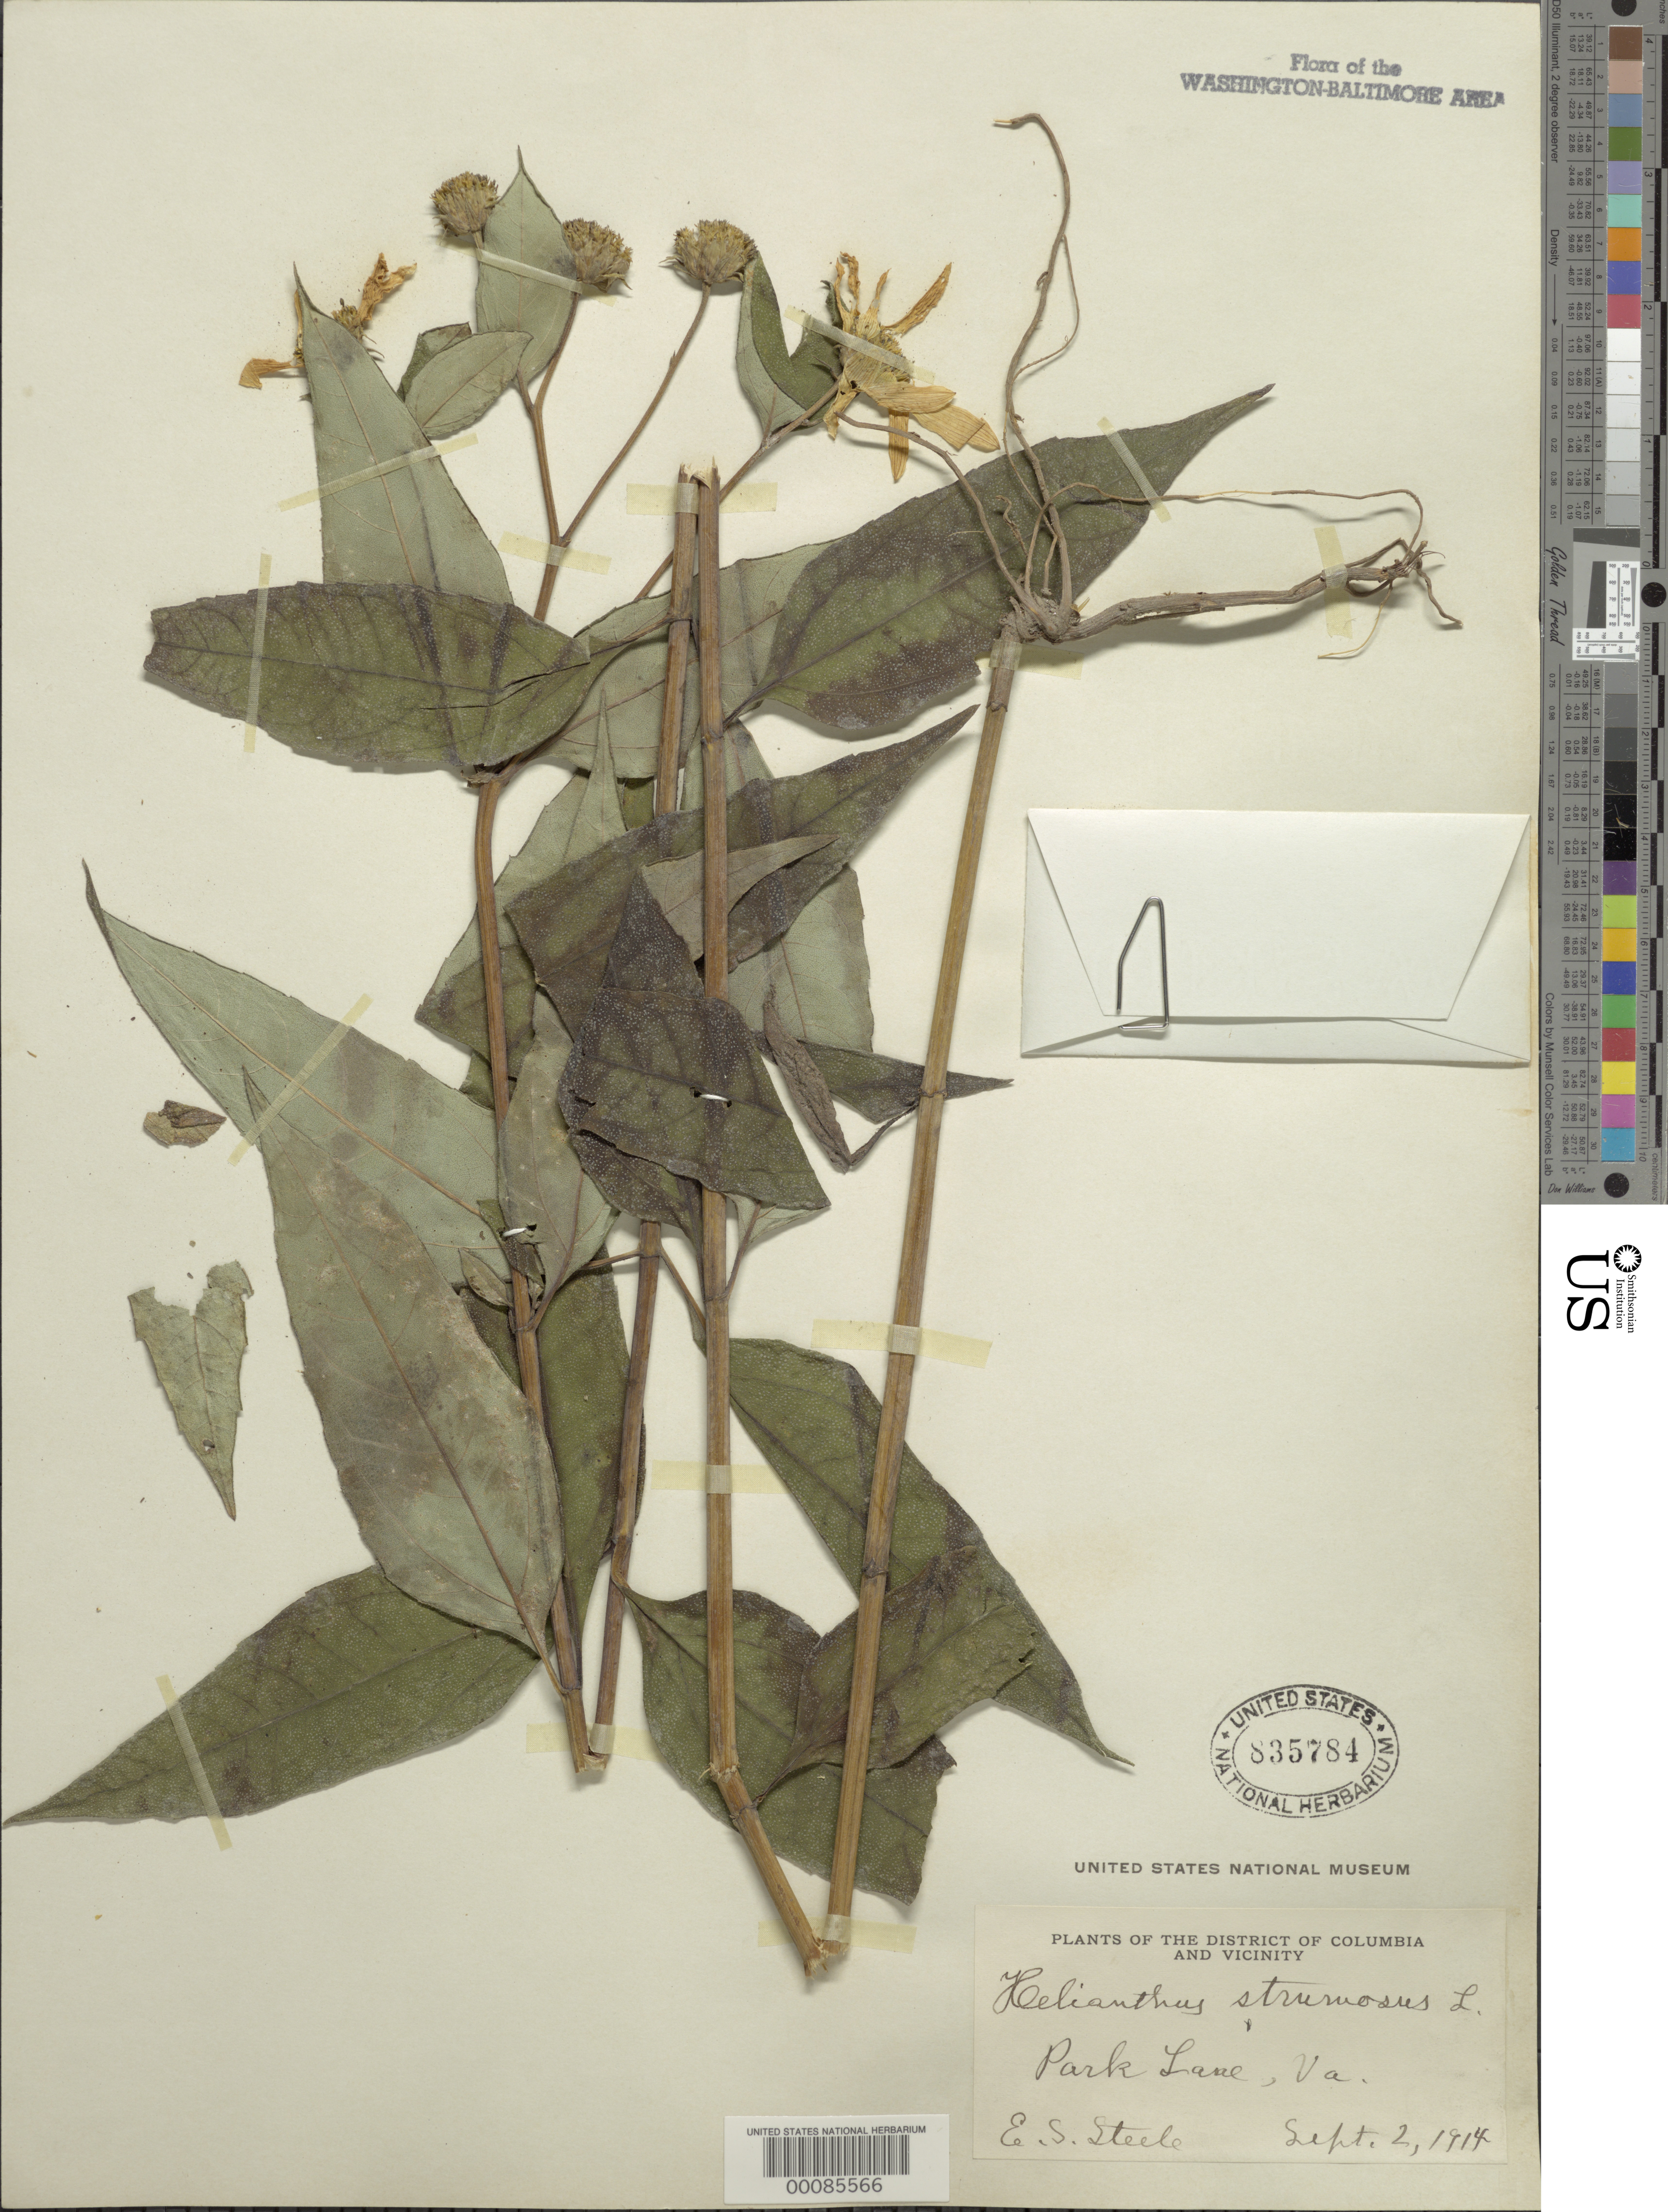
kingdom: Plantae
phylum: Tracheophyta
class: Magnoliopsida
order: Asterales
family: Asteraceae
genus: Helianthus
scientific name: Helianthus strumosus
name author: L.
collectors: E. Steele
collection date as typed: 02 Sep 1914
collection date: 1914-09-02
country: United States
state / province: Virginia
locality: Park Lane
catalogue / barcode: US 835784